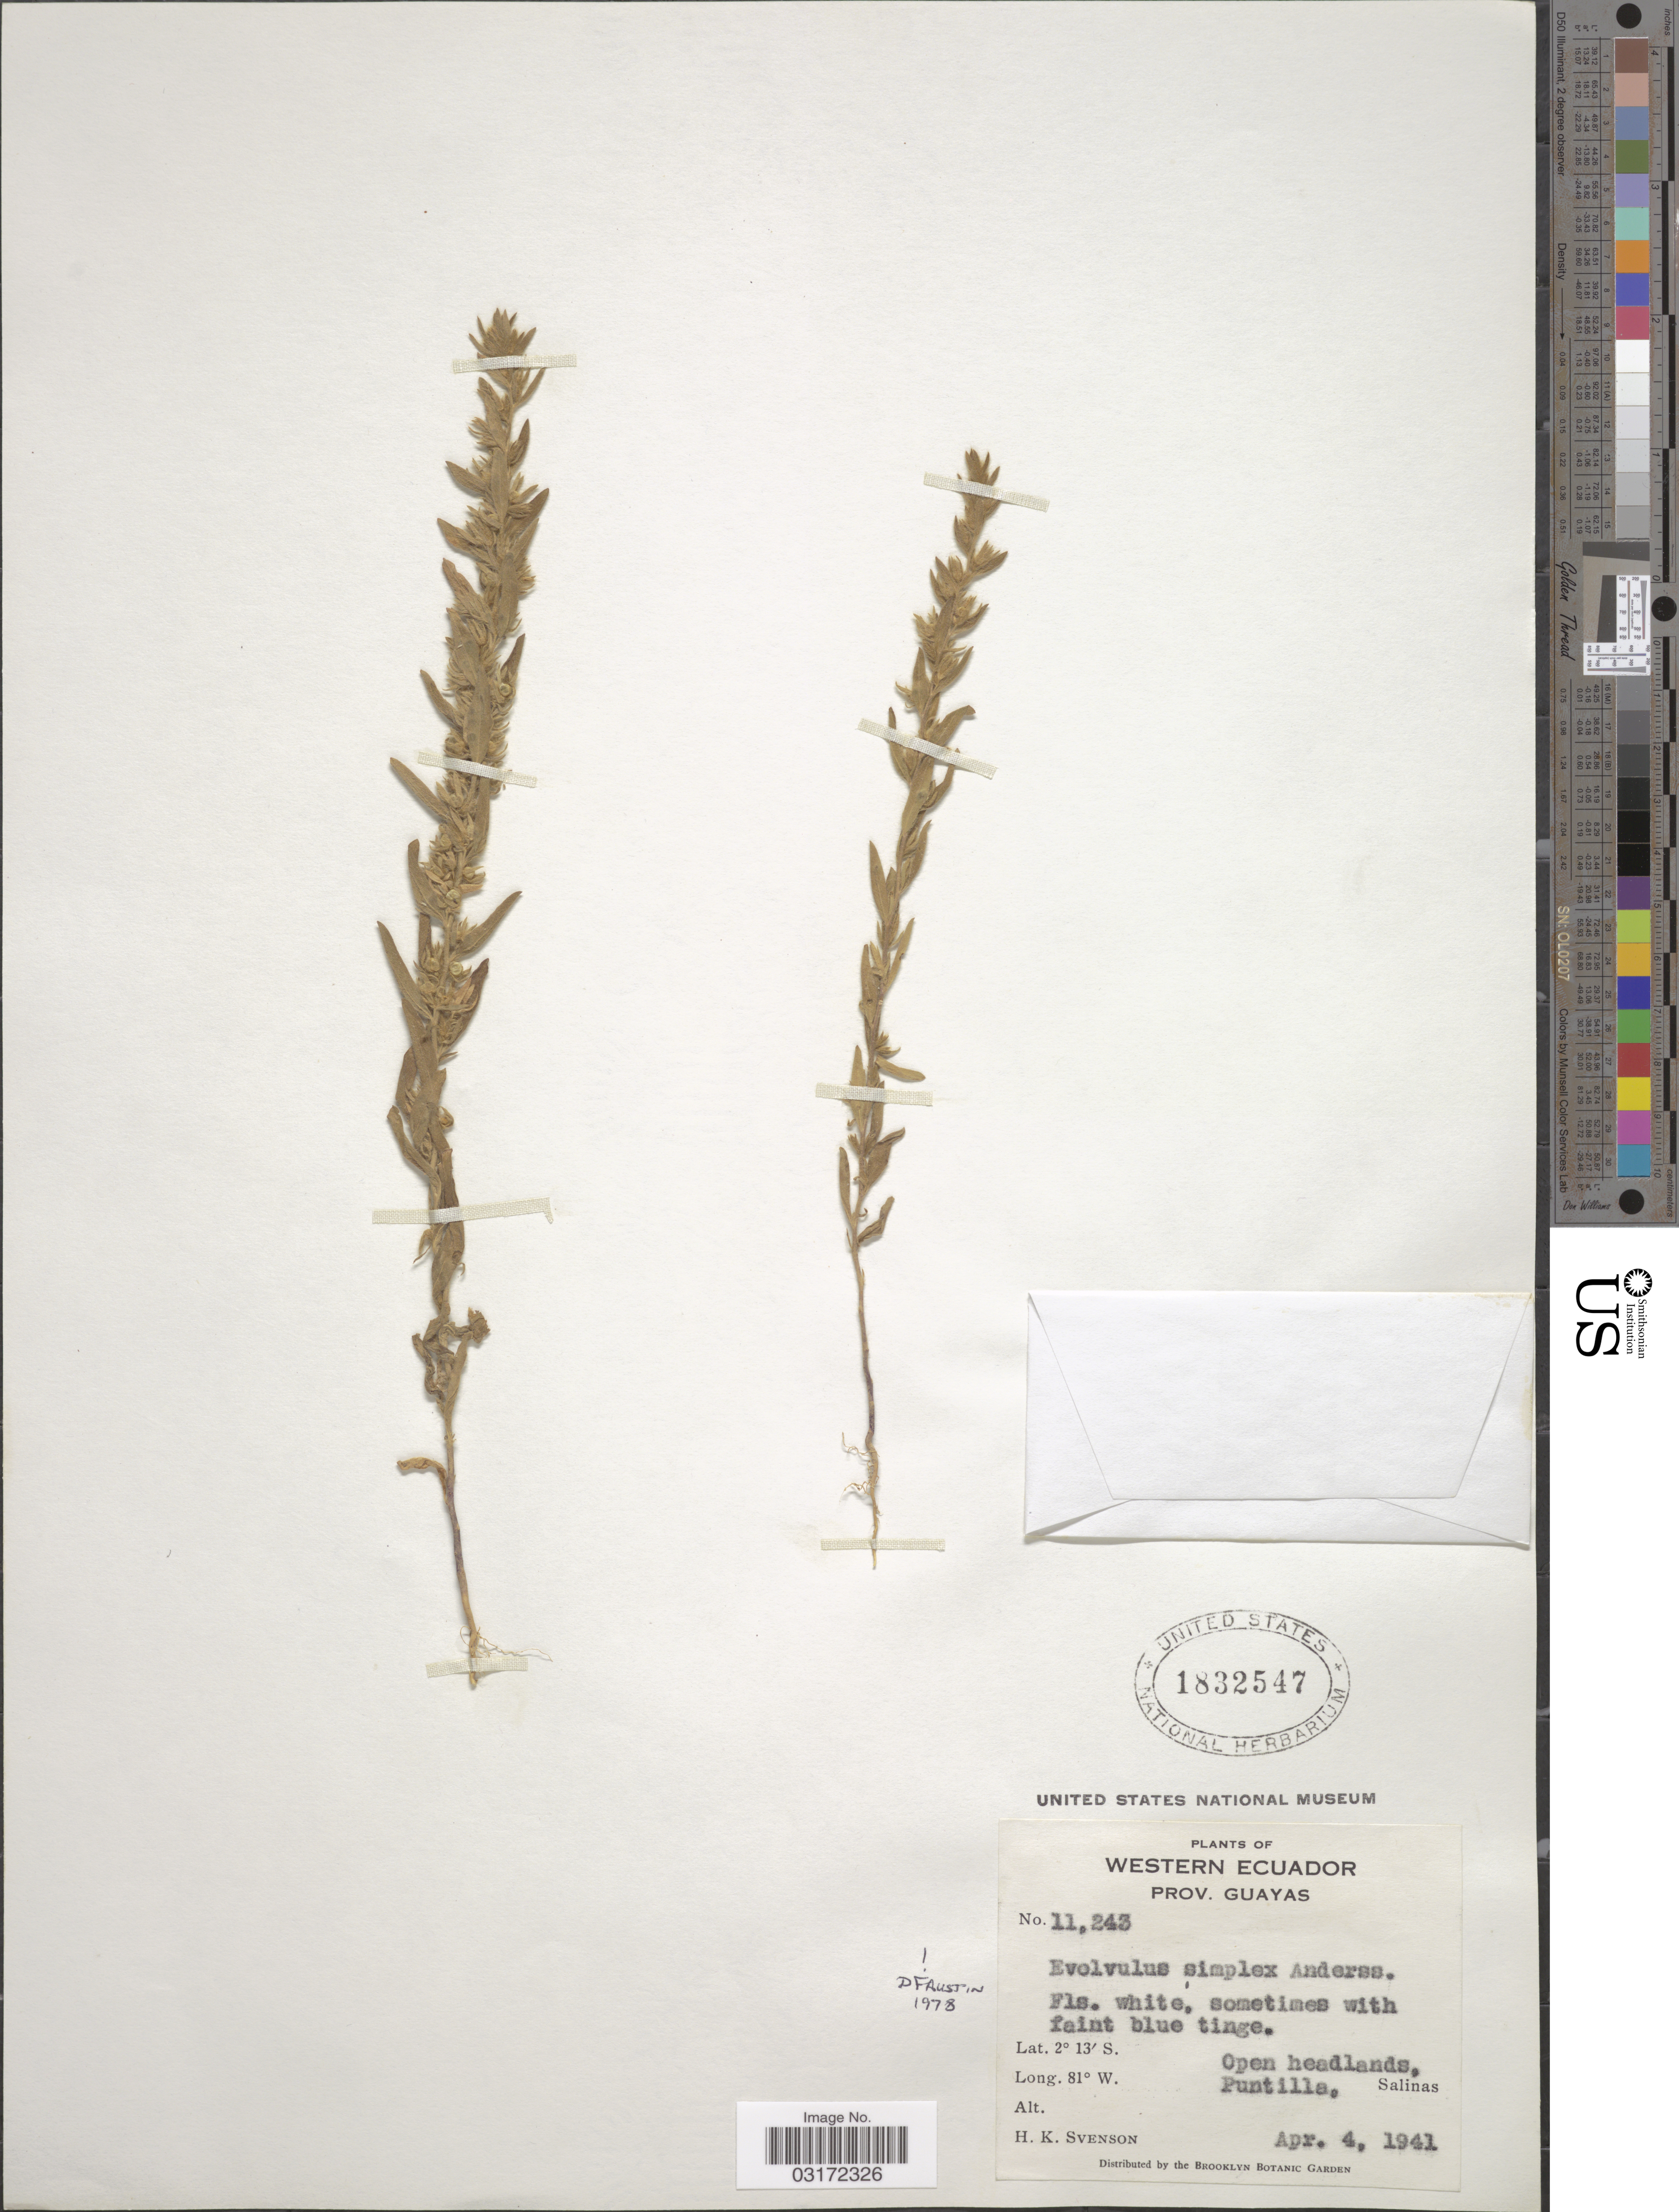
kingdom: Plantae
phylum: Tracheophyta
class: Magnoliopsida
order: Solanales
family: Convolvulaceae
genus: Evolvulus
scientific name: Evolvulus simplex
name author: Andersson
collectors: H. K. Svenson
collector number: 11243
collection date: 1941-04-04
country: Ecuador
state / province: Guayas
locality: Open headlands, Puntilla, Salinas.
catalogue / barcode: US 1832547